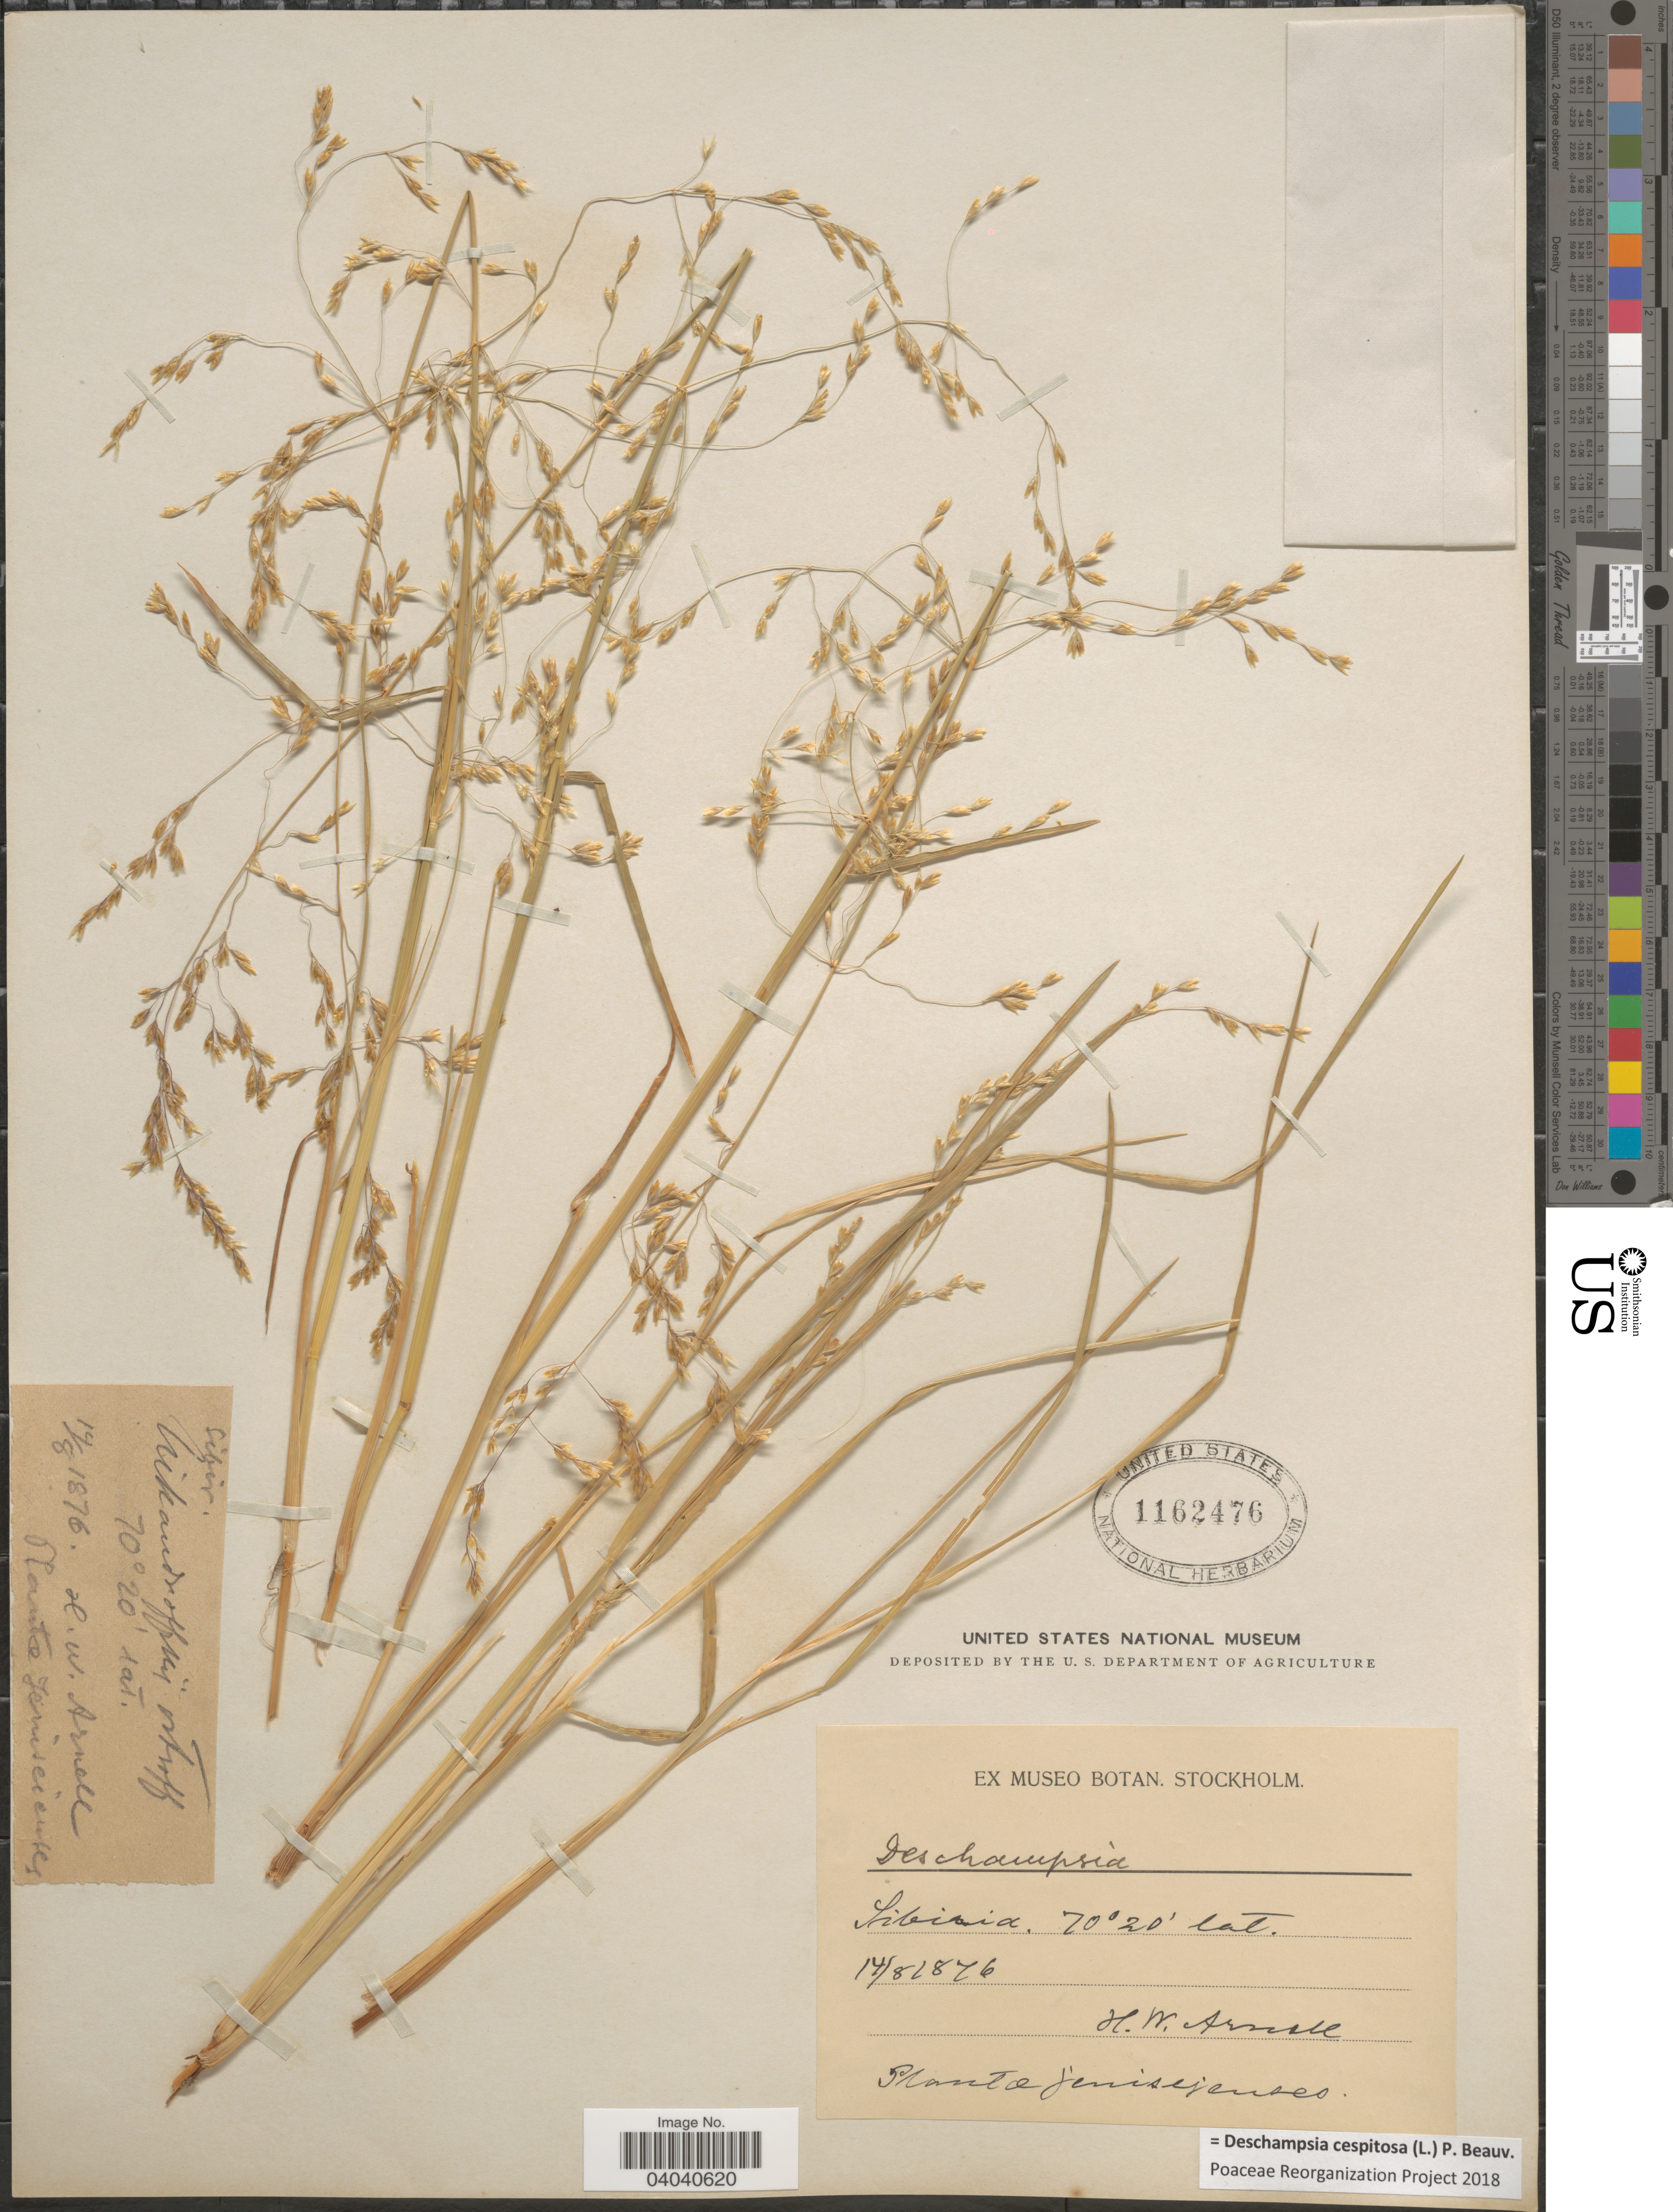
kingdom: Plantae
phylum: Tracheophyta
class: Liliopsida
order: Poales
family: Poaceae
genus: Deschampsia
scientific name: Deschampsia cespitosa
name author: (L.) P. Beauv.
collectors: H. W. Arnell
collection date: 1876-08-14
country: Russian Federation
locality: Sibiria.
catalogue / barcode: US 1162476